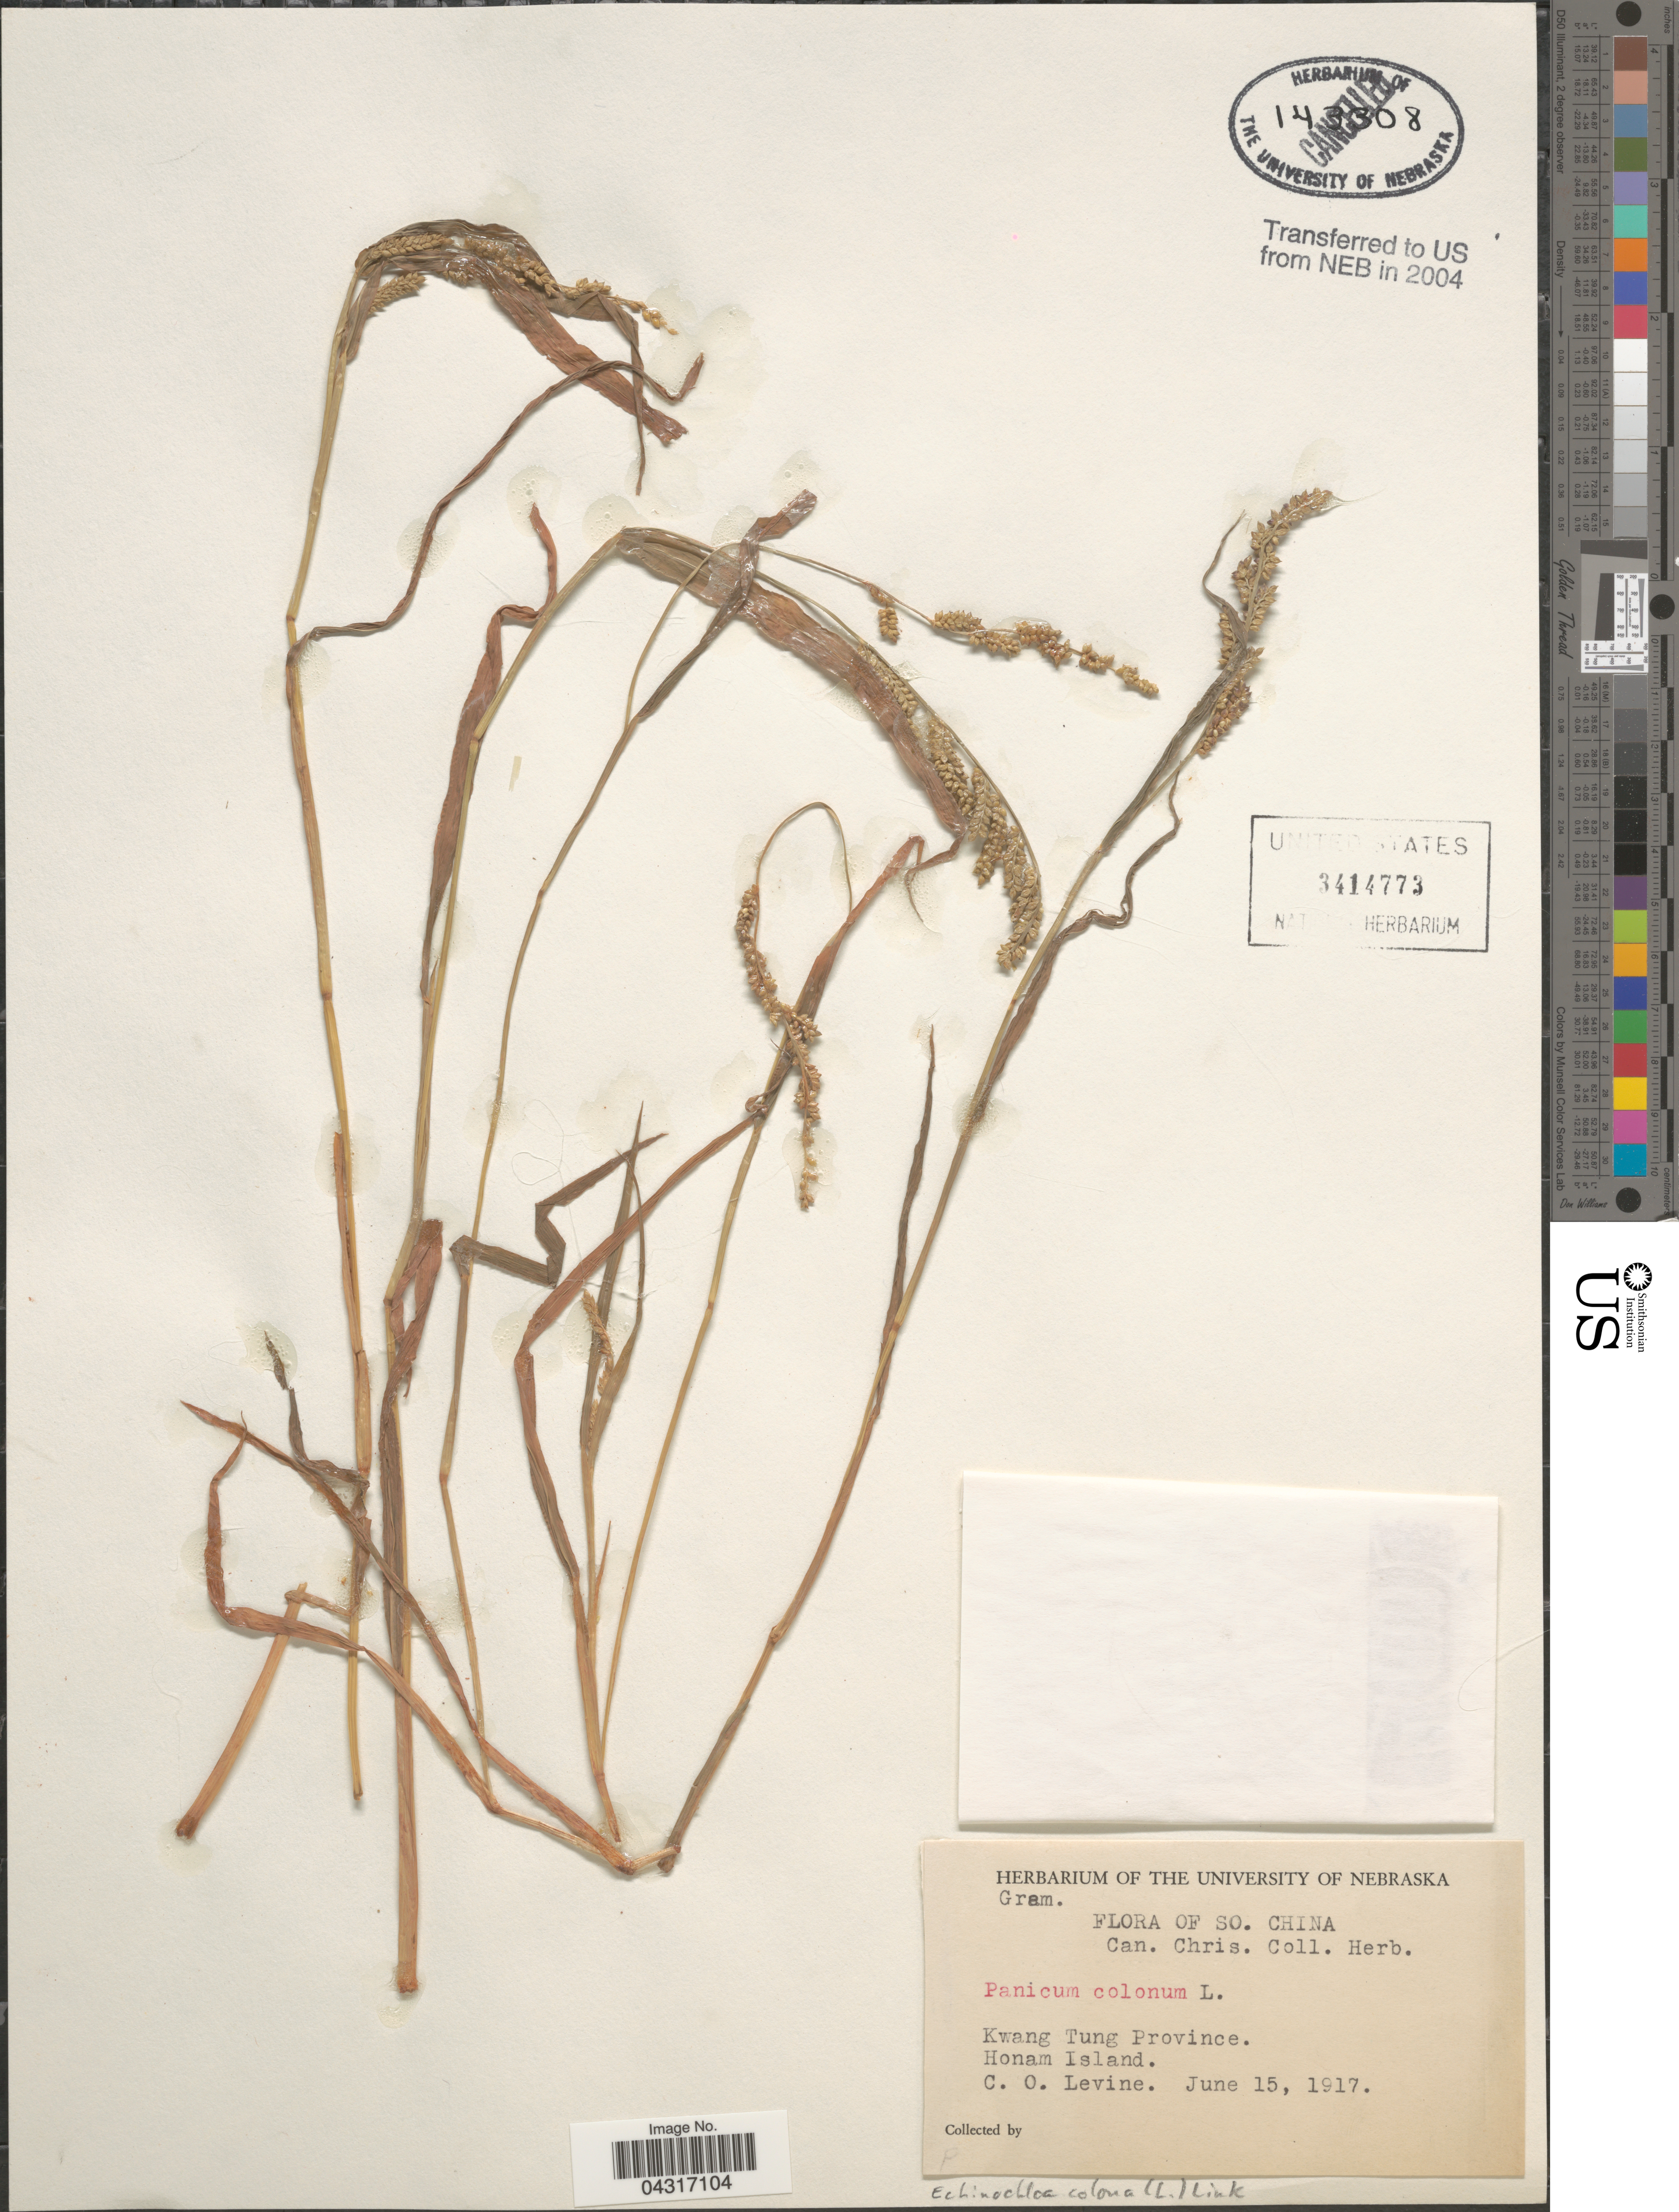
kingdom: Plantae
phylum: Tracheophyta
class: Liliopsida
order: Poales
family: Poaceae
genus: Echinochloa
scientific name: Echinochloa colona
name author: (L.) Link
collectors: C. O. Levine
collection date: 1917-06-15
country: China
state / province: Guangdong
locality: SO. China. Kwang Tung Province. Honam Island.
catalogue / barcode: US 3414773